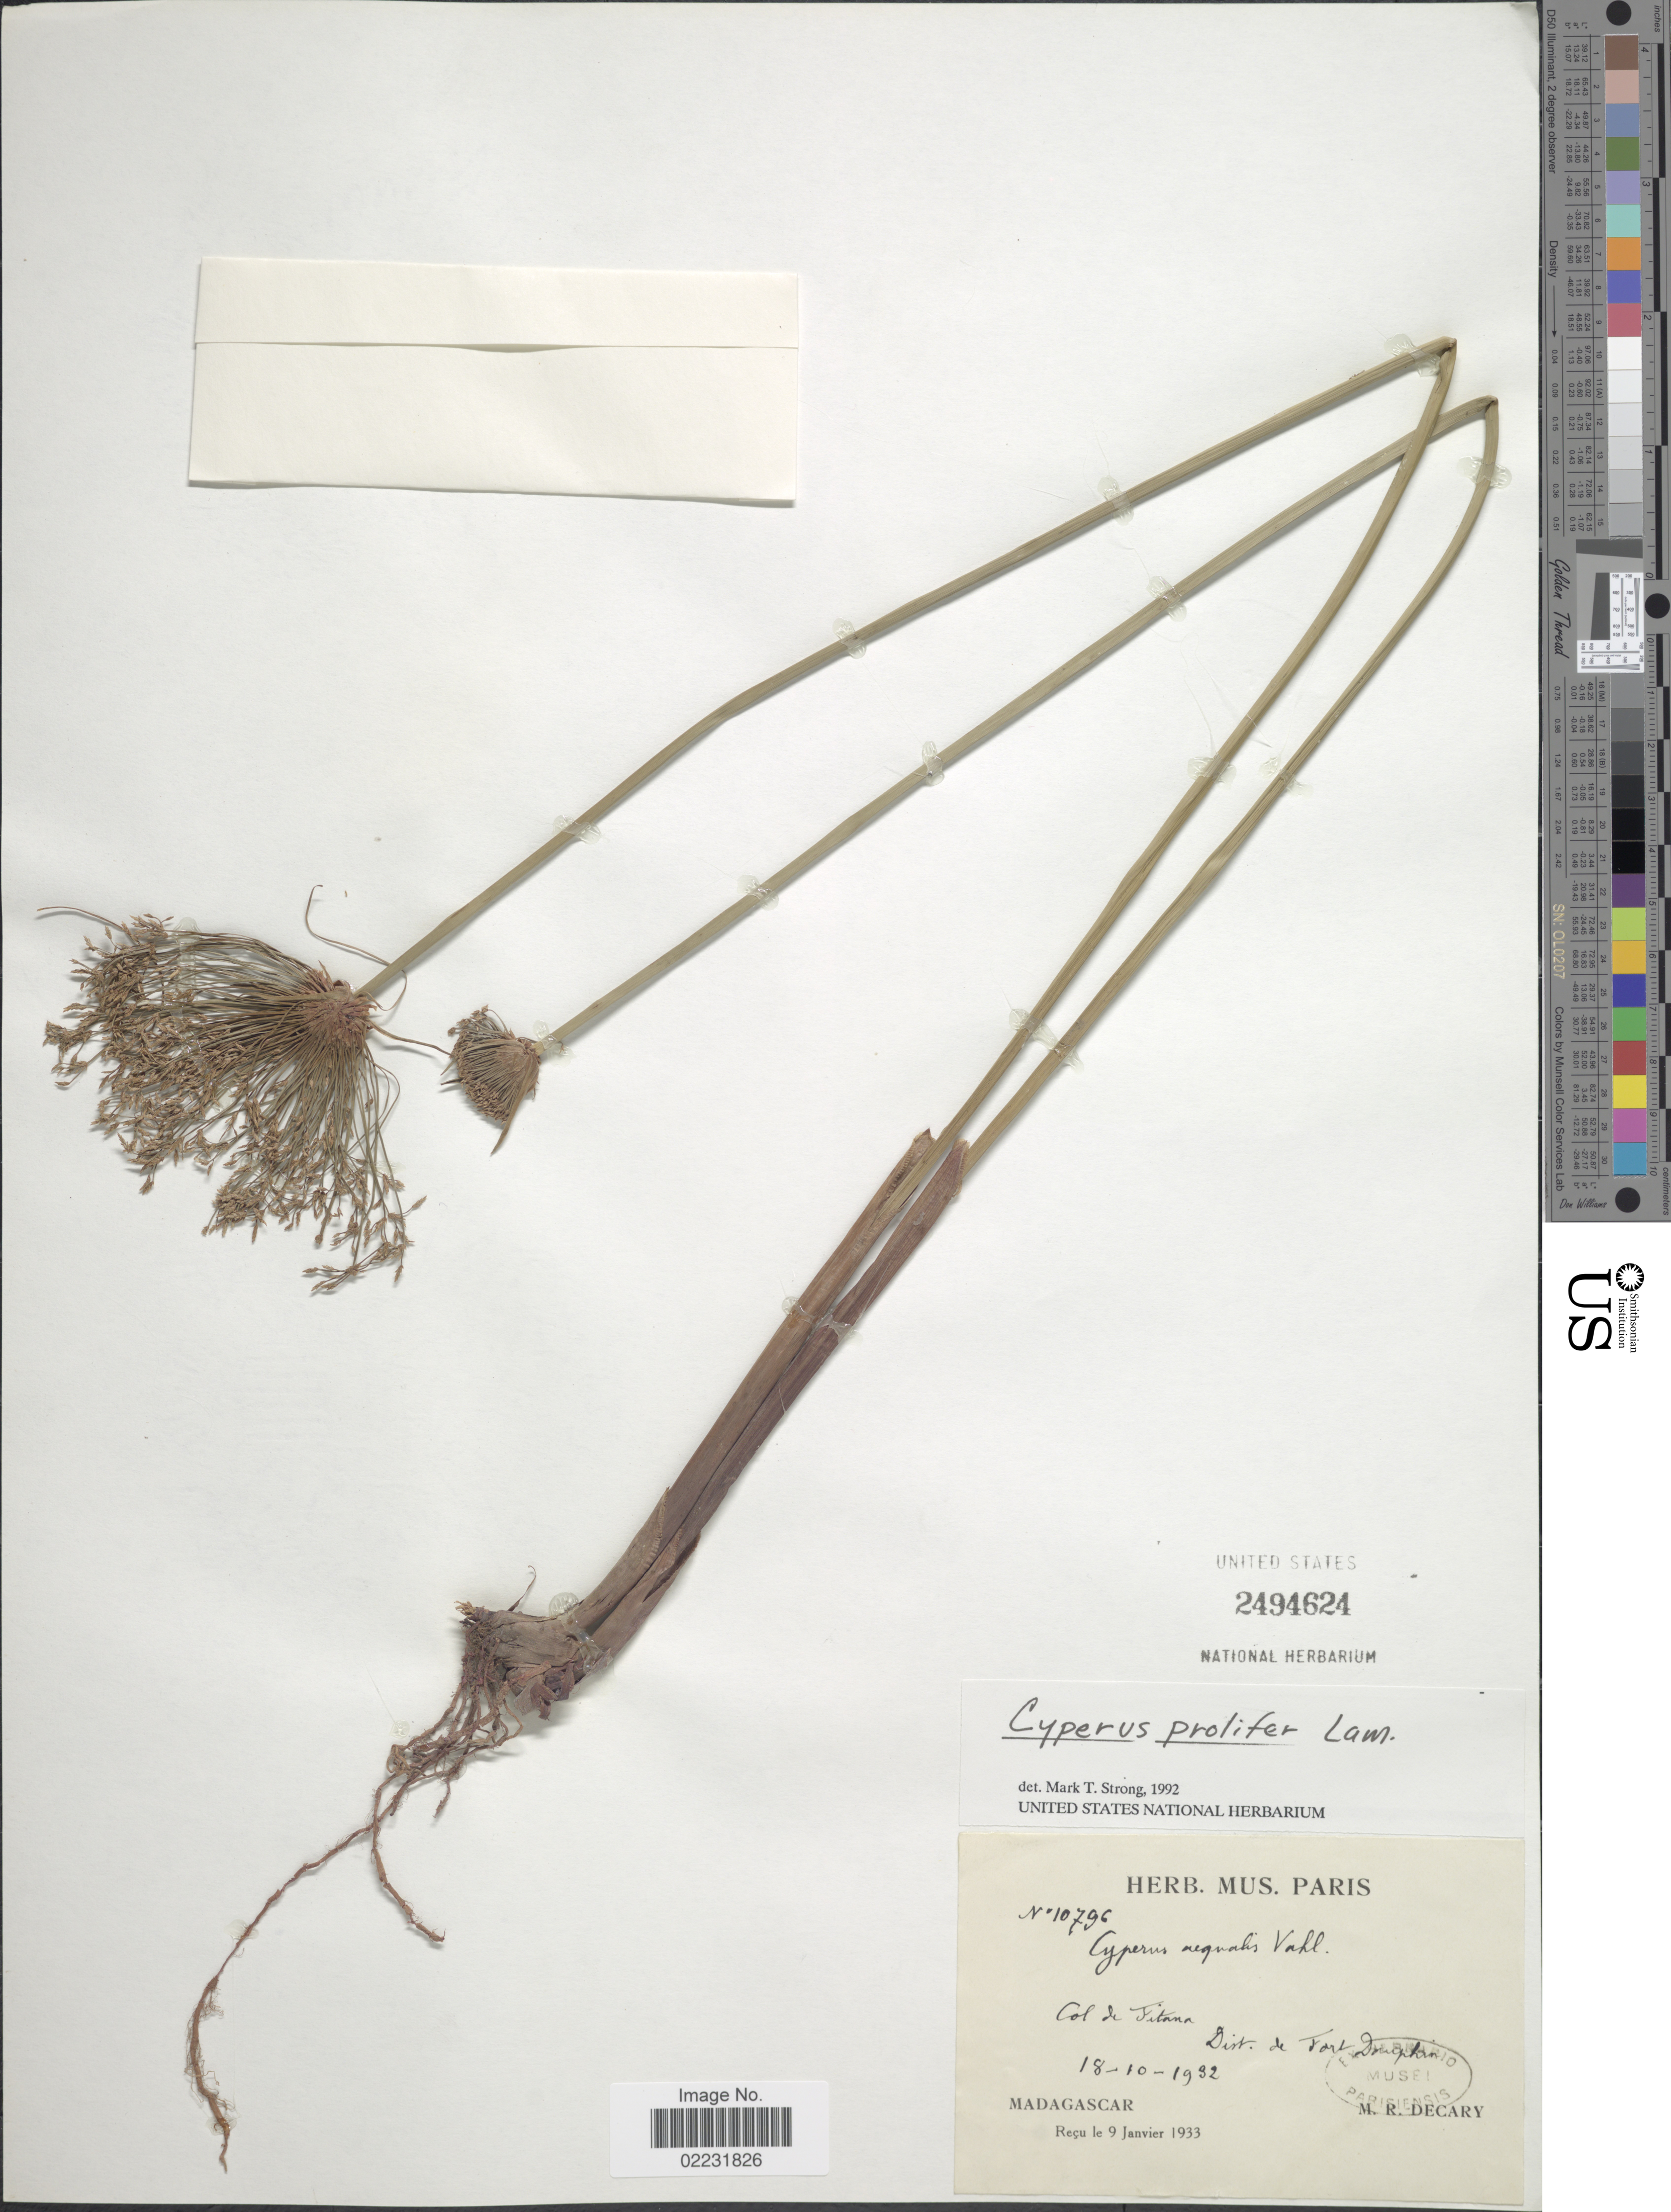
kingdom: Plantae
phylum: Tracheophyta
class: Liliopsida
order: Poales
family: Cyperaceae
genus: Cyperus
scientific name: Cyperus prolifer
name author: Lam.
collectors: R. Decary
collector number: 10796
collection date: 1933-01-09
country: Madagascar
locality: Col de Fitana, Dist. de Fort Dauphin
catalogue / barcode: US 2494624